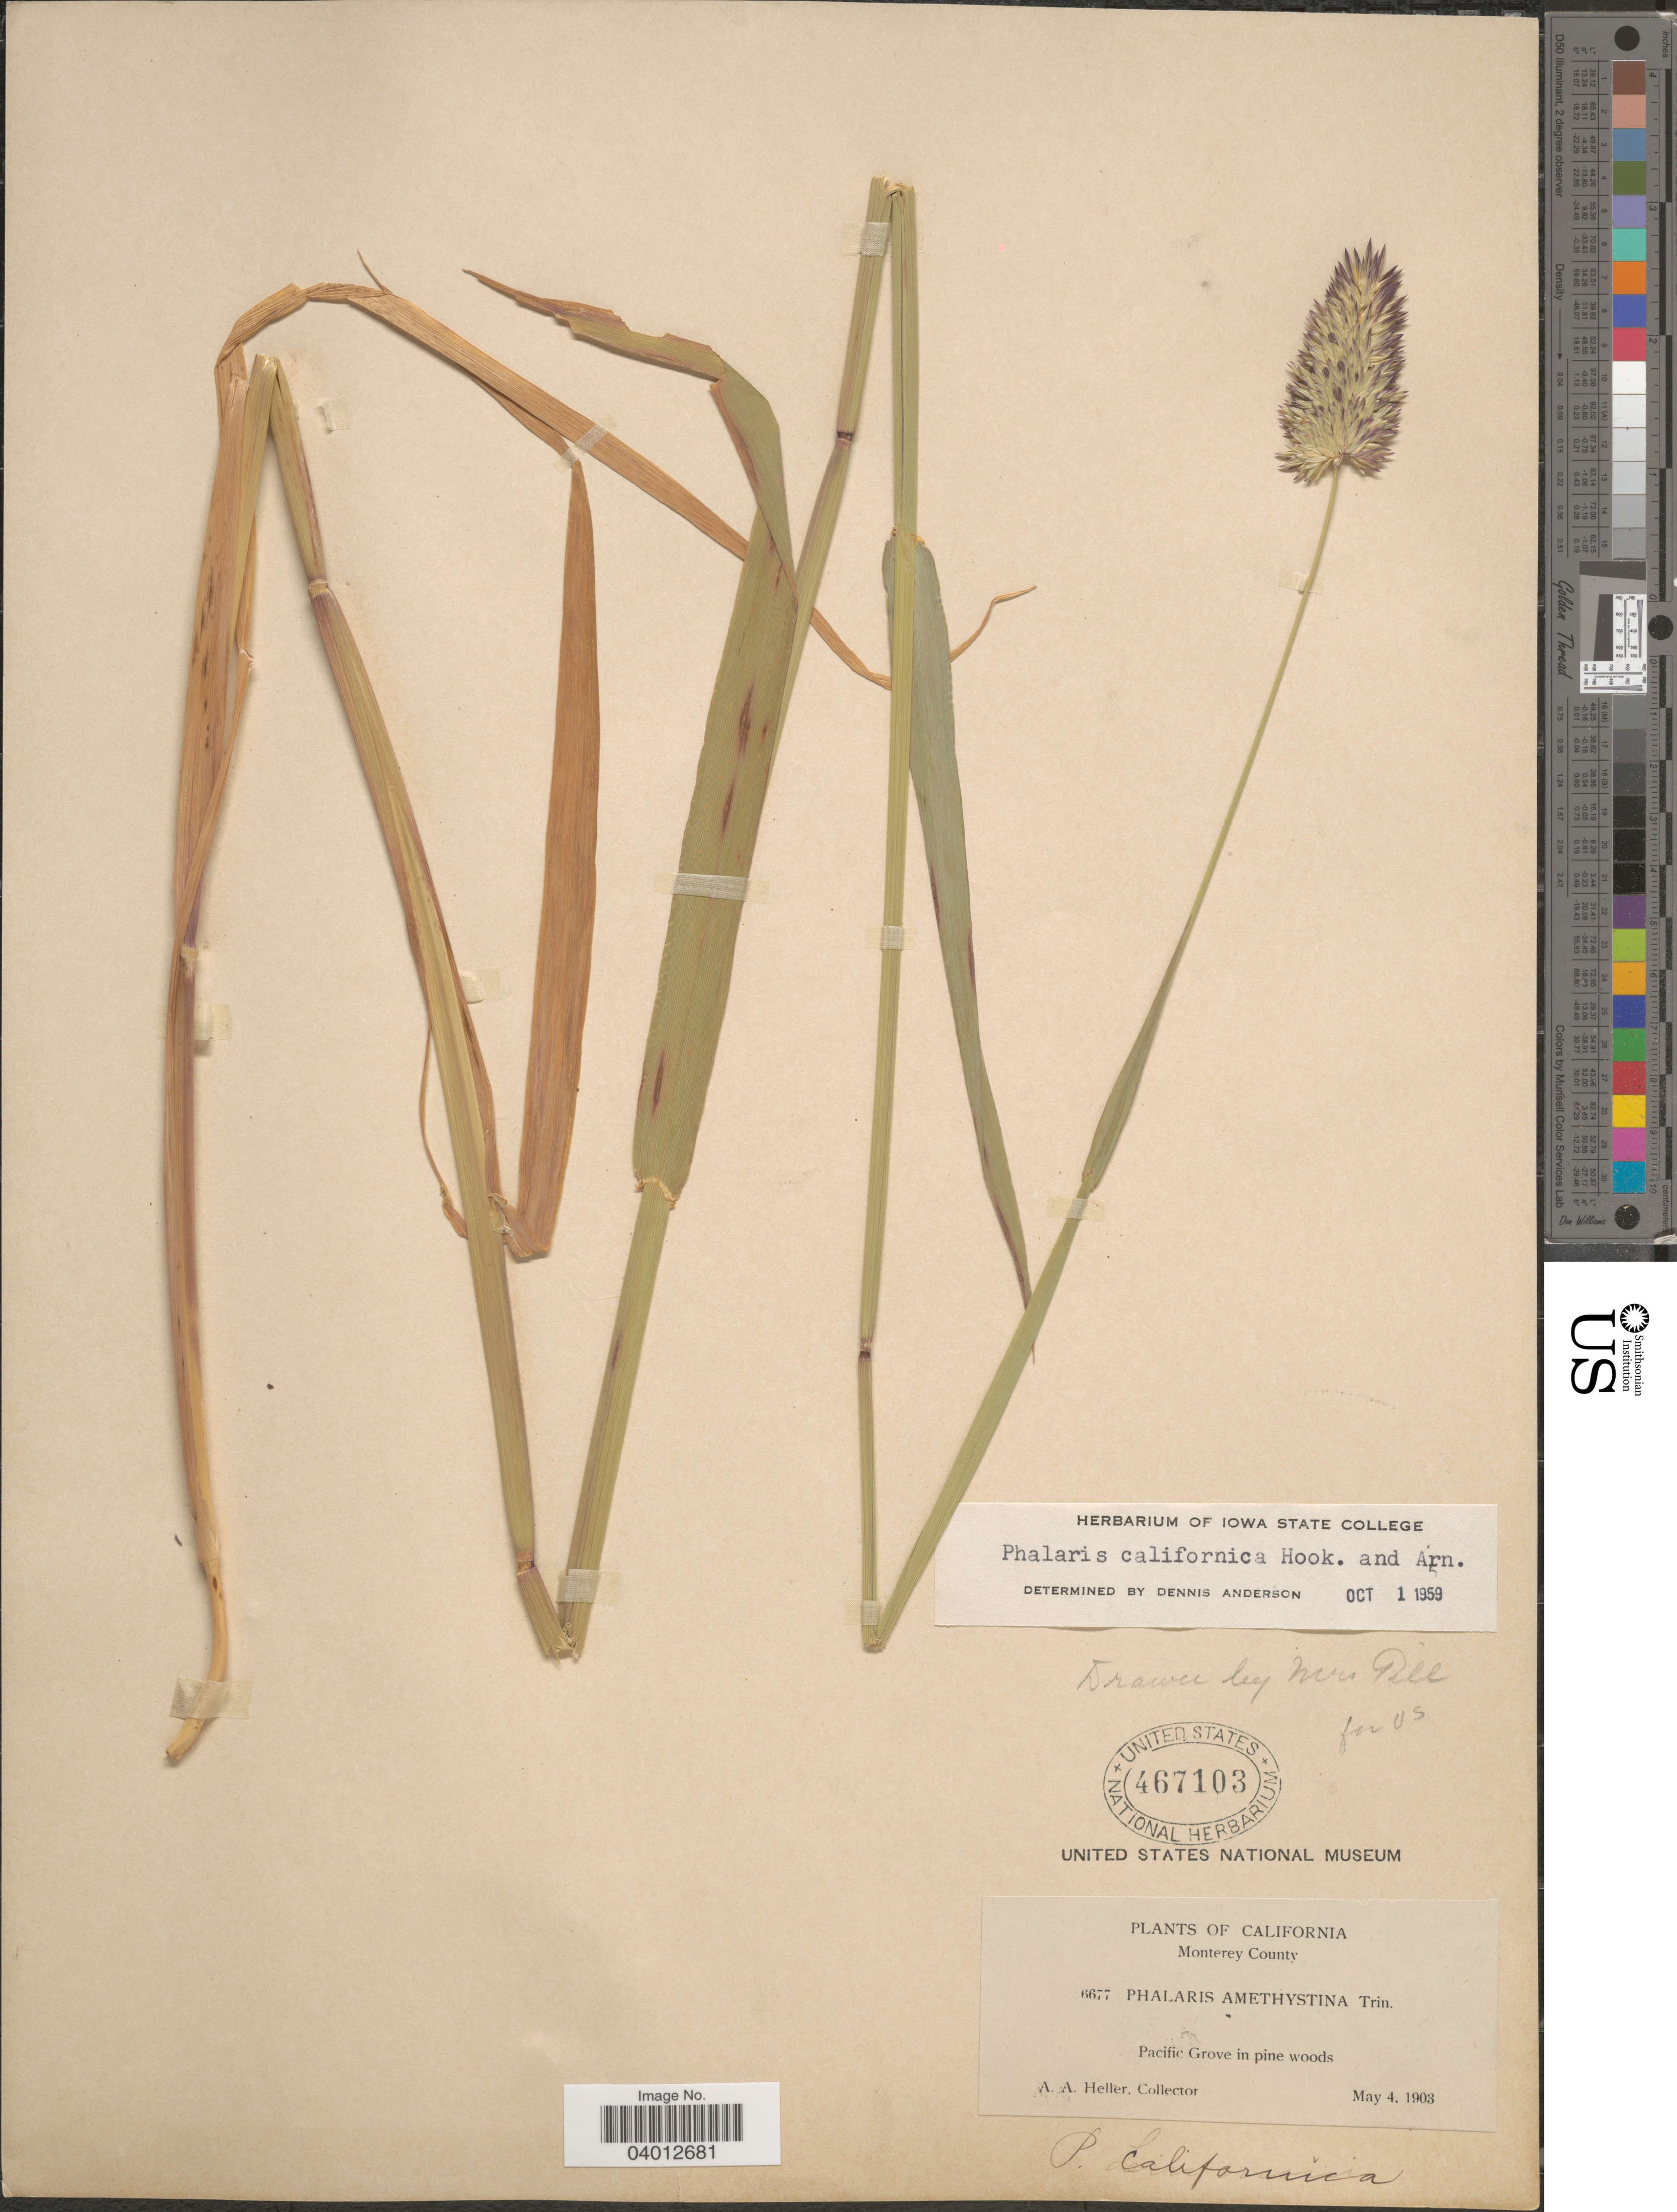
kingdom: Plantae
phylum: Tracheophyta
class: Liliopsida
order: Poales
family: Poaceae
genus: Phalaris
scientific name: Phalaris californica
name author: Hook. & Arn.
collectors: A. A. Heller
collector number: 6677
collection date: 1903-05-04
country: United States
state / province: California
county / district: Monterey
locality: Monterey County. Pacific Grove.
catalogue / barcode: US 467103